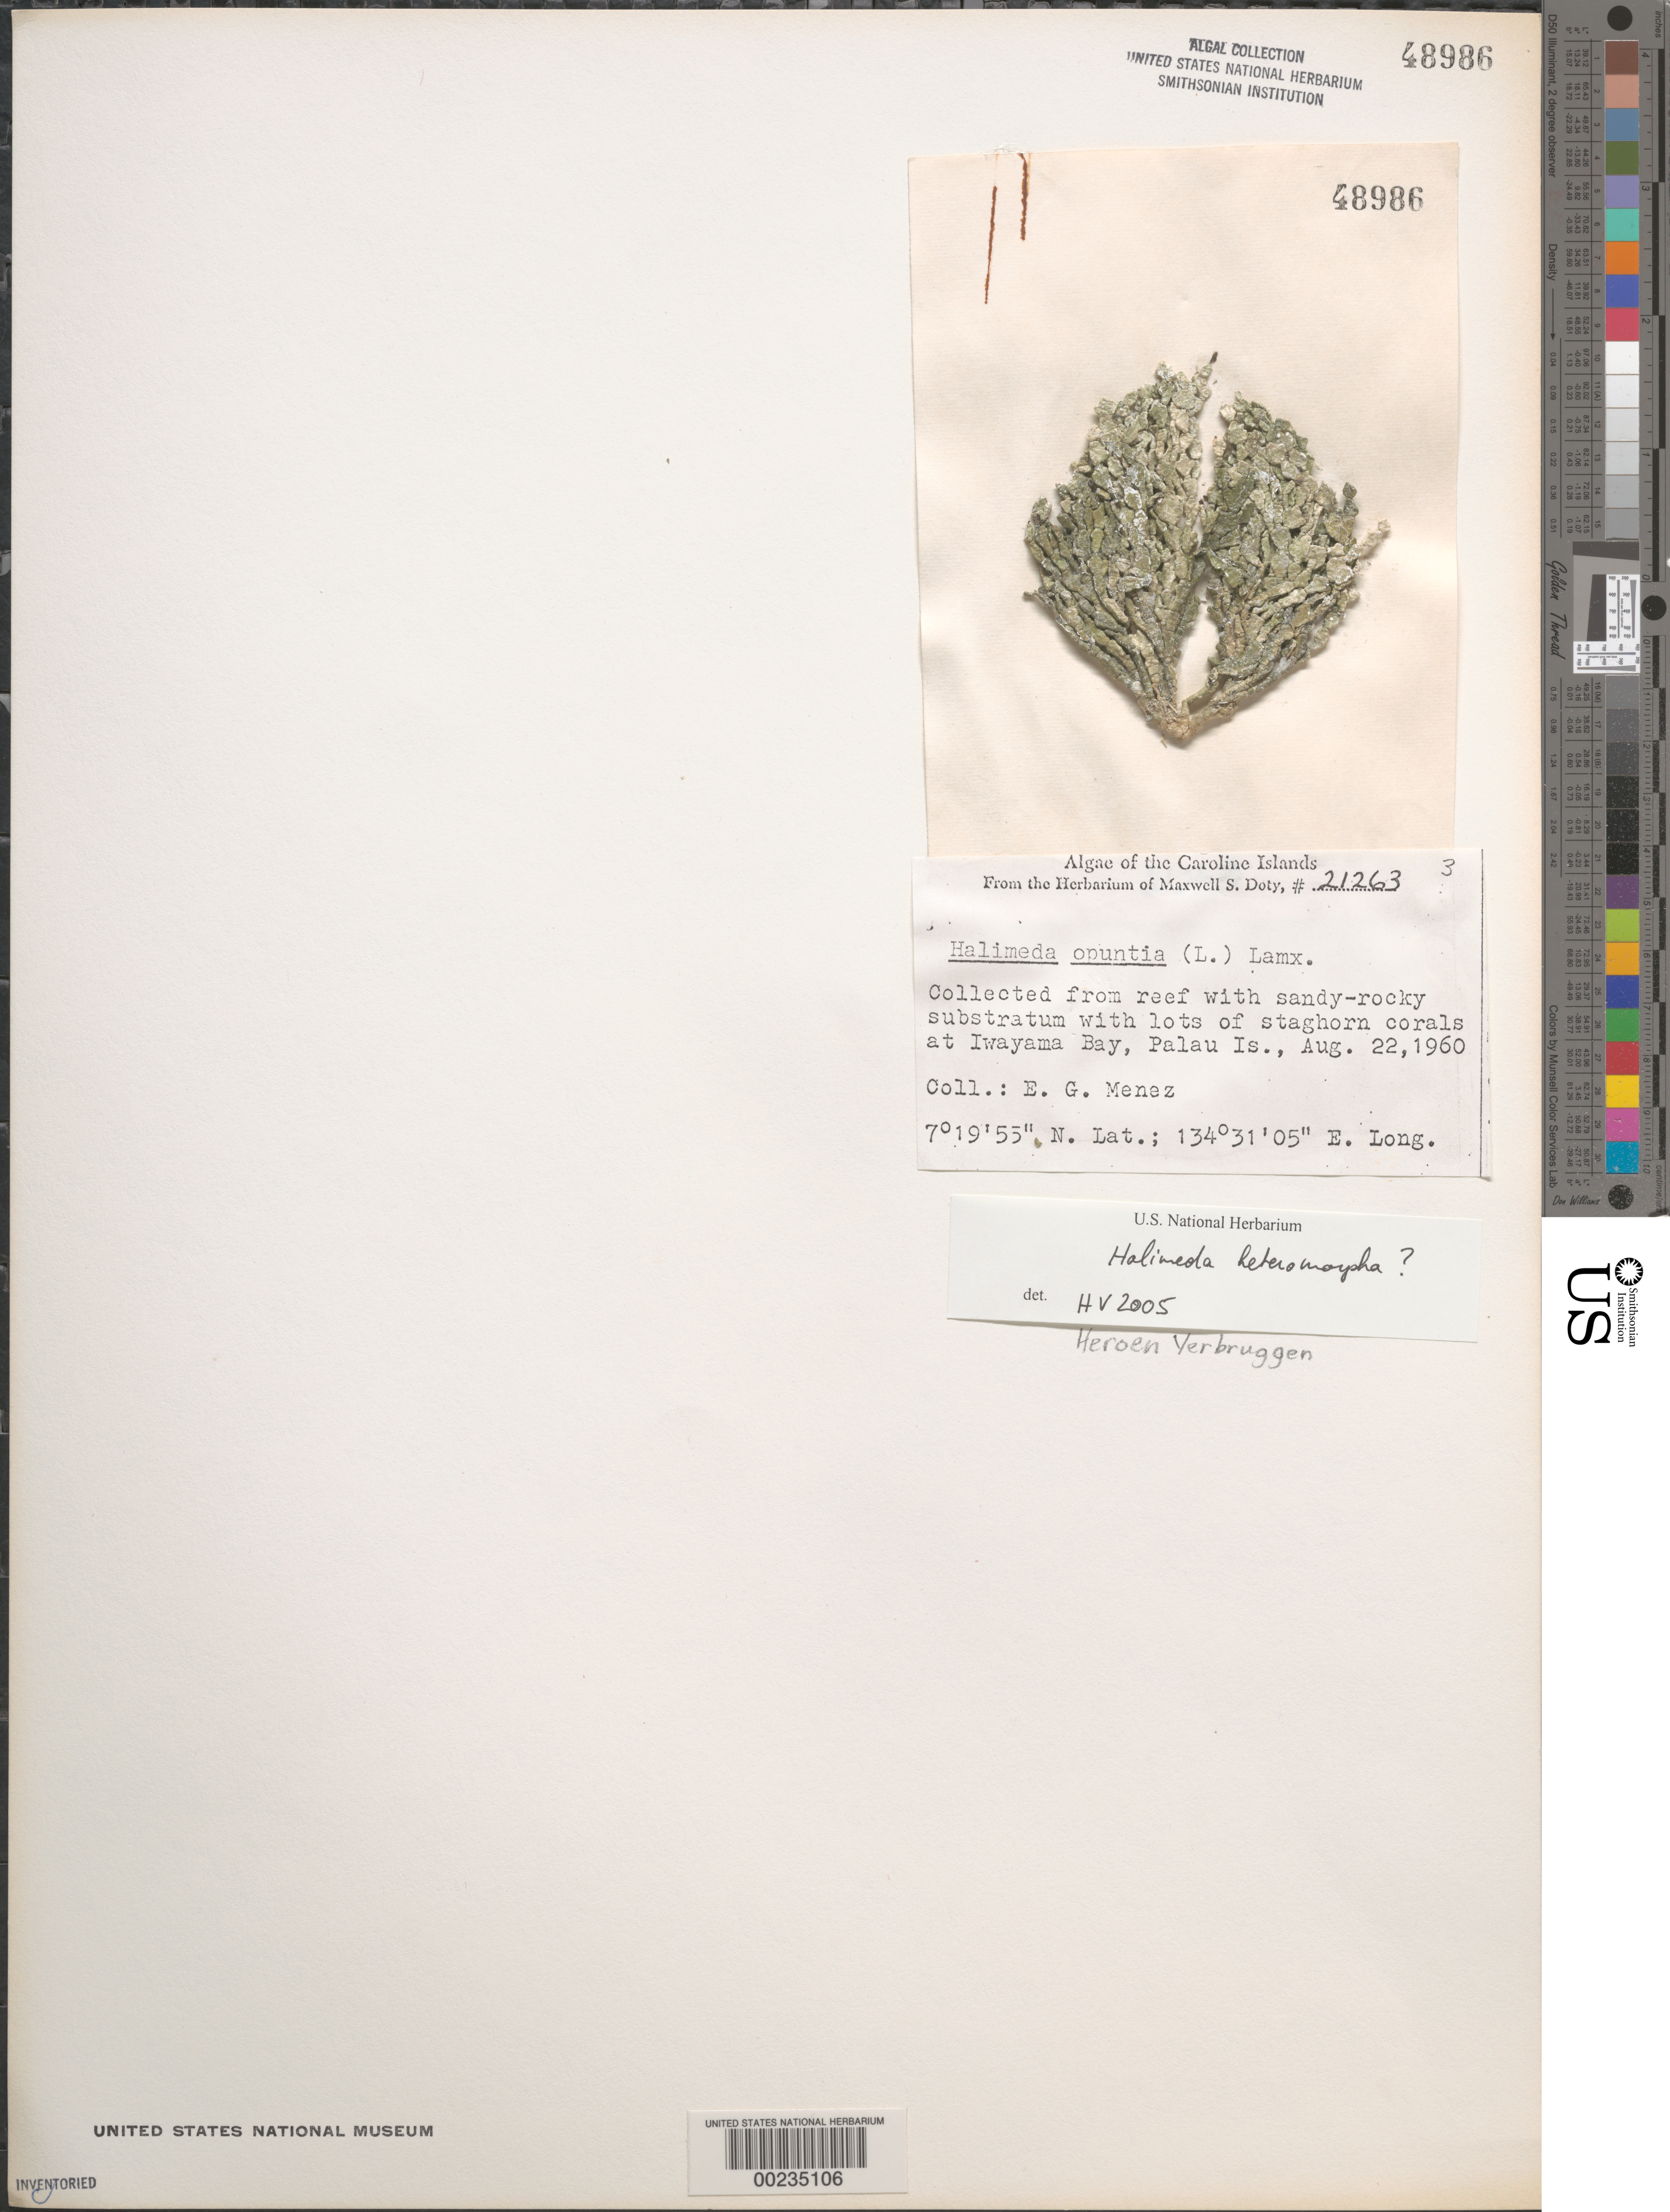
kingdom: Plantae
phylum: Chlorophyta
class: Ulvophyceae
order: Bryopsidales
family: Halimedaceae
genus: Halimeda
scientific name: Halimeda heteromorpha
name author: N'Yeurt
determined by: Verbruggen, H.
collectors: Meñez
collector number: MSD 21263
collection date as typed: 22 Aug 1960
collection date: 1960-08-22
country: Palau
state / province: Koror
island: Oreor (Koror)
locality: Iwayama Bay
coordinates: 7 19' 55" N, 134 31' 05" E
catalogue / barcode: US 48986